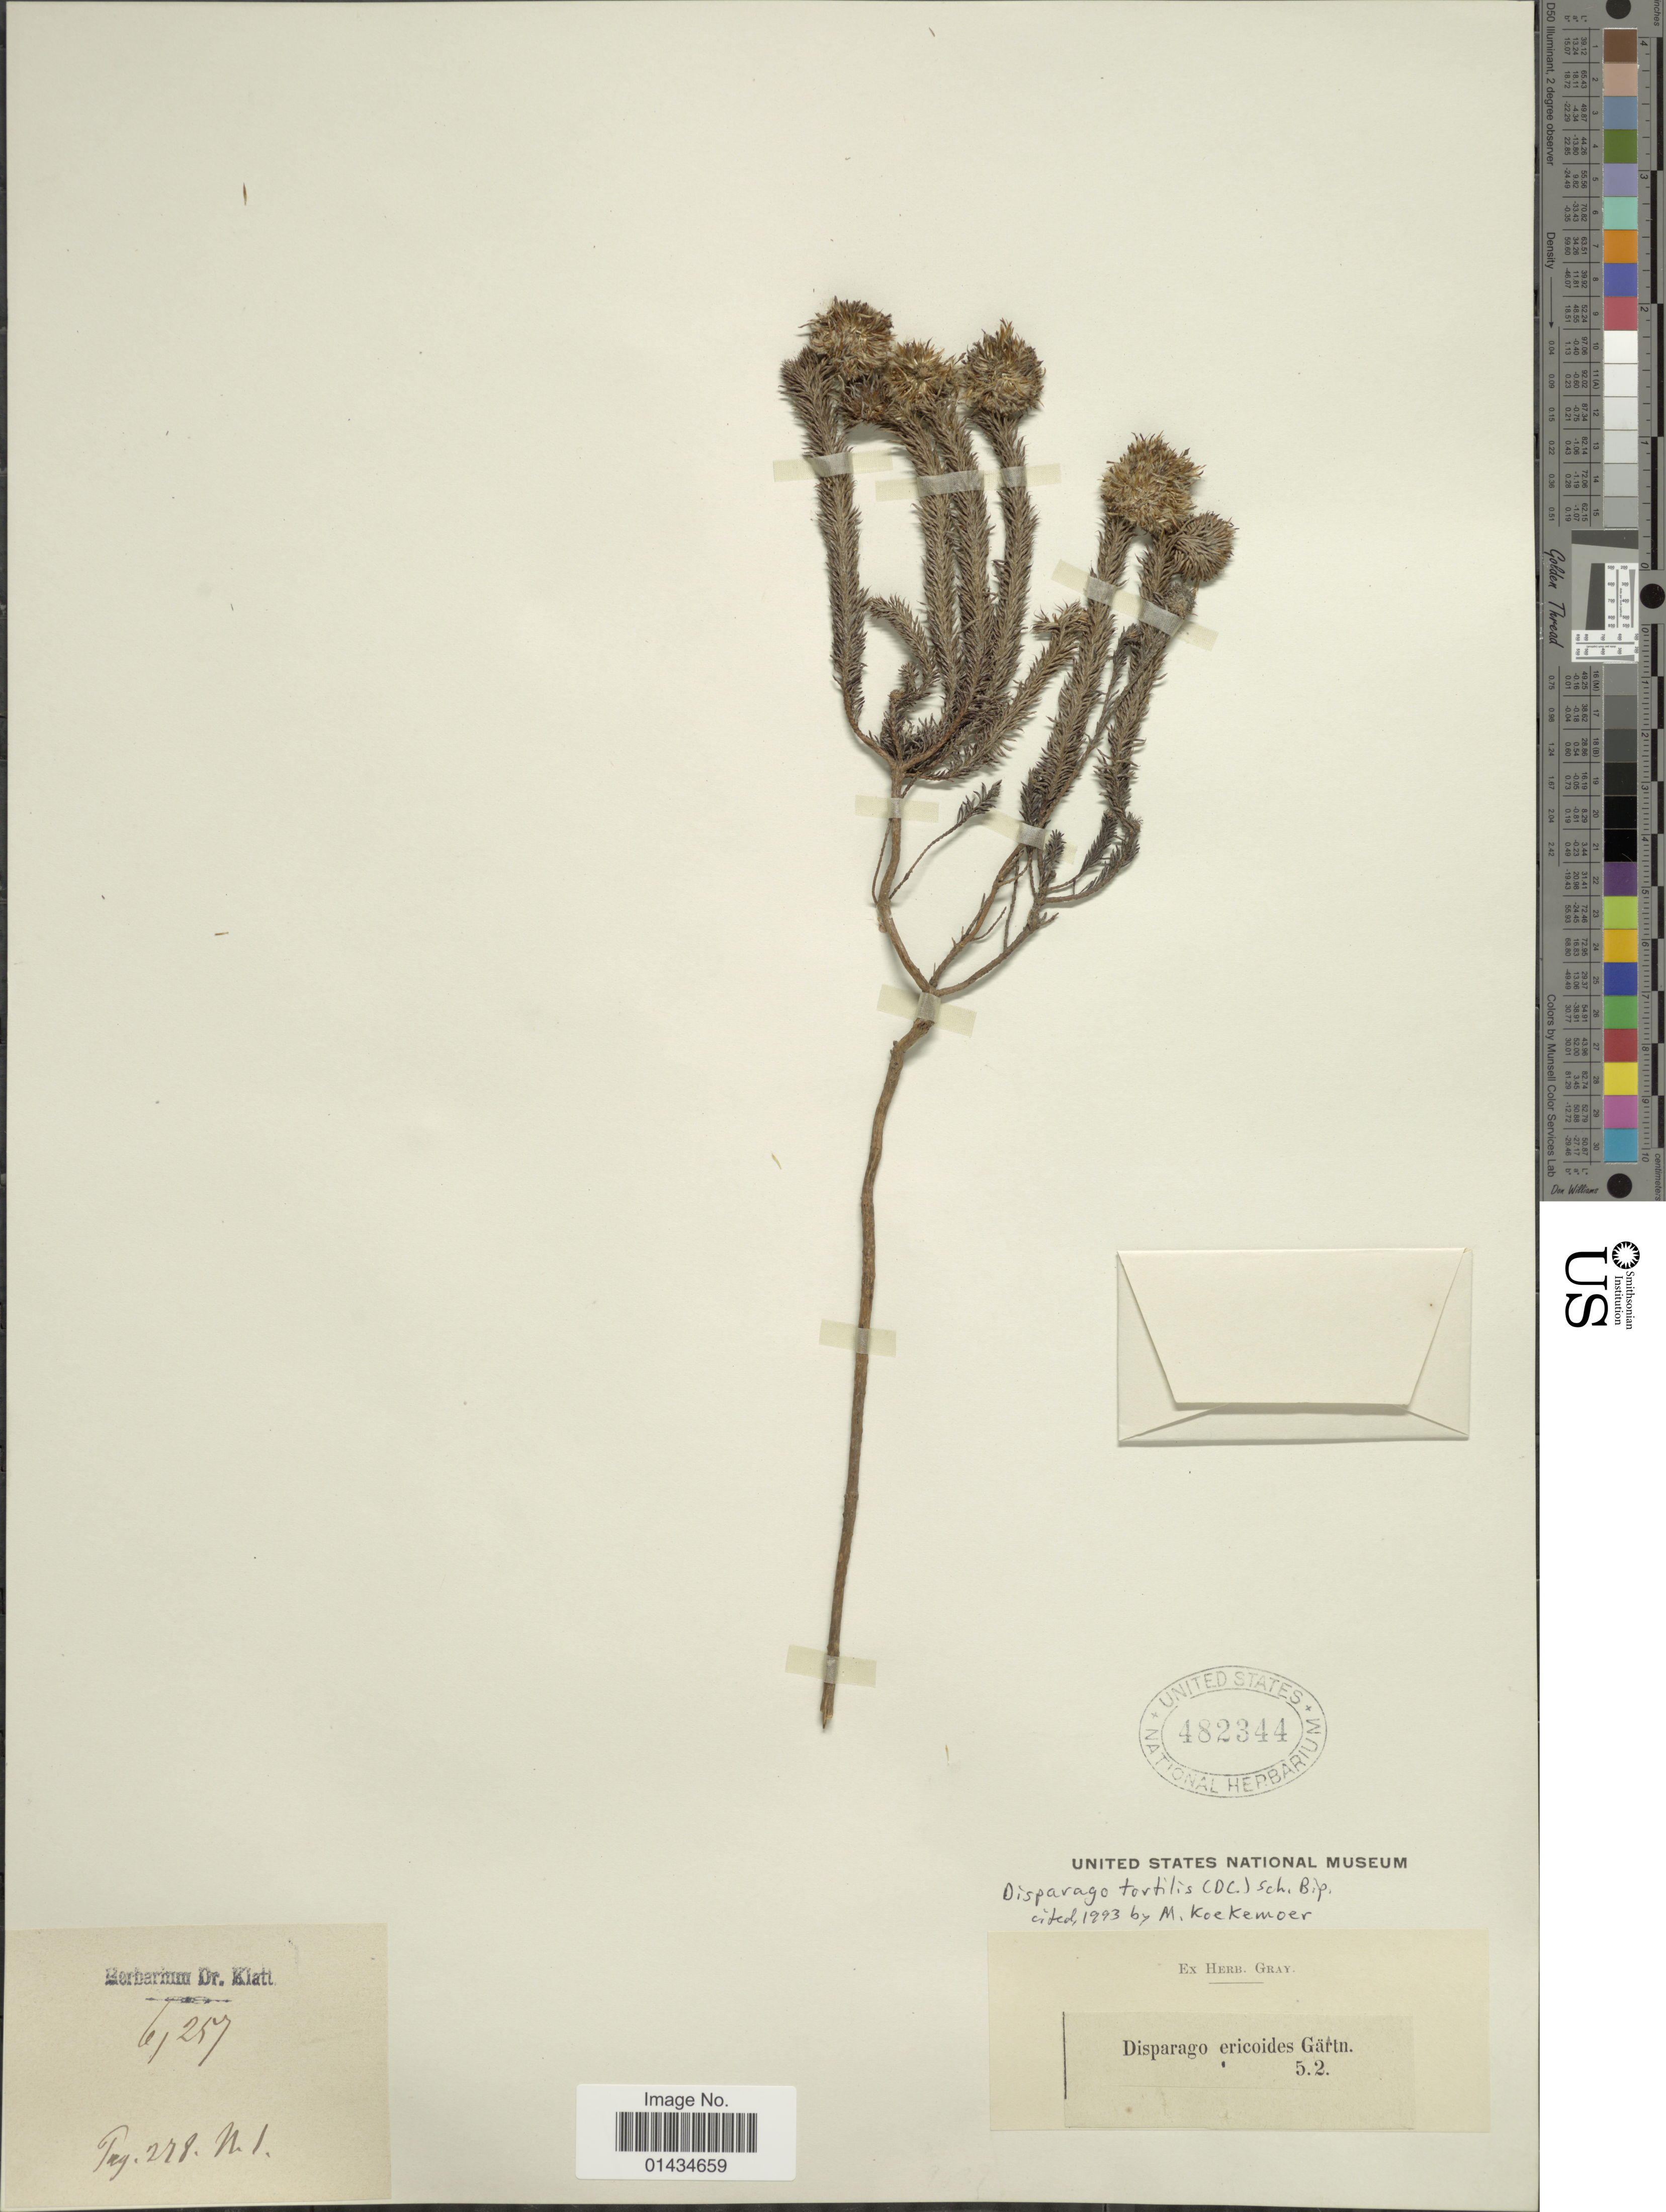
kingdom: Plantae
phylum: Tracheophyta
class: Magnoliopsida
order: Asterales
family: Asteraceae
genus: Disparago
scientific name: Disparago tortilis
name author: (DC.) Sch. Bip.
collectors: ex herb. Dr. Klatt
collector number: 6257*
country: South Africa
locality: Teq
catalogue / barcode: US 482344